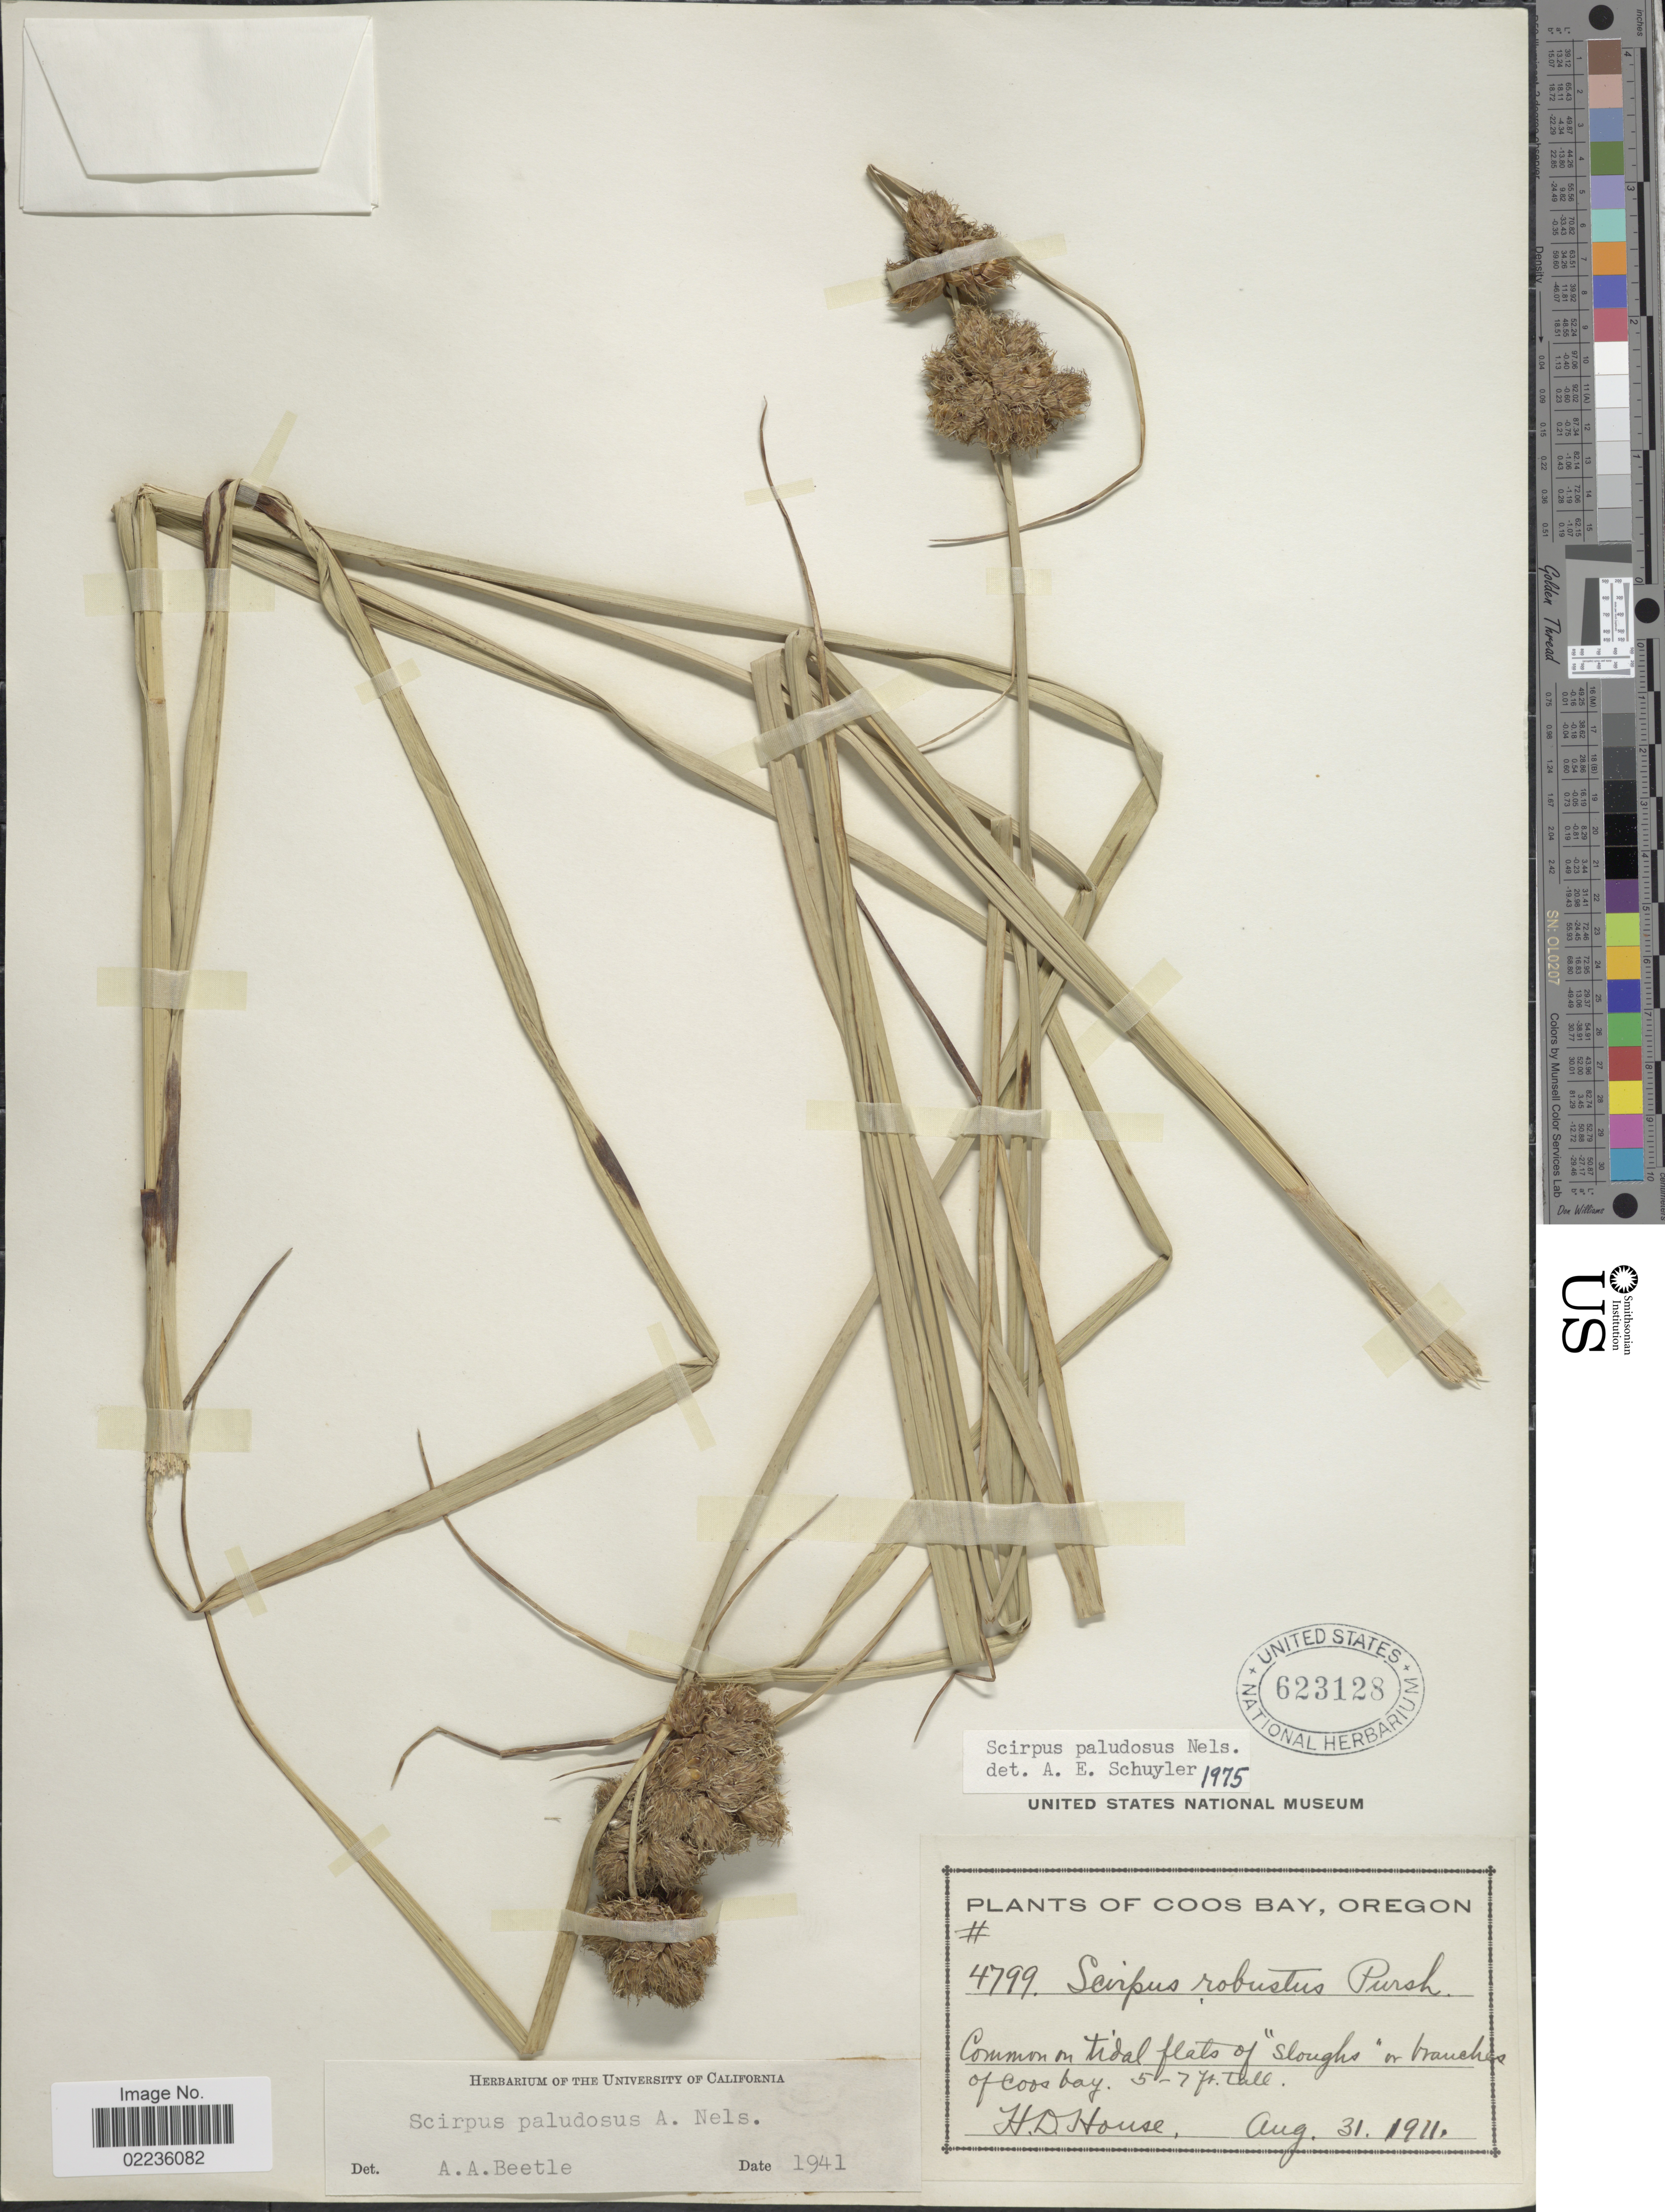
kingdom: Plantae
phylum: Tracheophyta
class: Liliopsida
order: Poales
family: Cyperaceae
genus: Bolboschoenus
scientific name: Bolboschoenus maritimus subsp. paludosus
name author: (A. Nelson) T. Koyama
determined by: Strong, M. T., (US), Smithsonian Institution - National Museum of Natural History (UNITED STATES)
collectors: H. D. House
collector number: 4799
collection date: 1911-08-31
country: United States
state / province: Oregon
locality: Coos Bay. Common on Tidal flats of "sloughs"or branches of Coos Bay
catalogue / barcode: US 623128